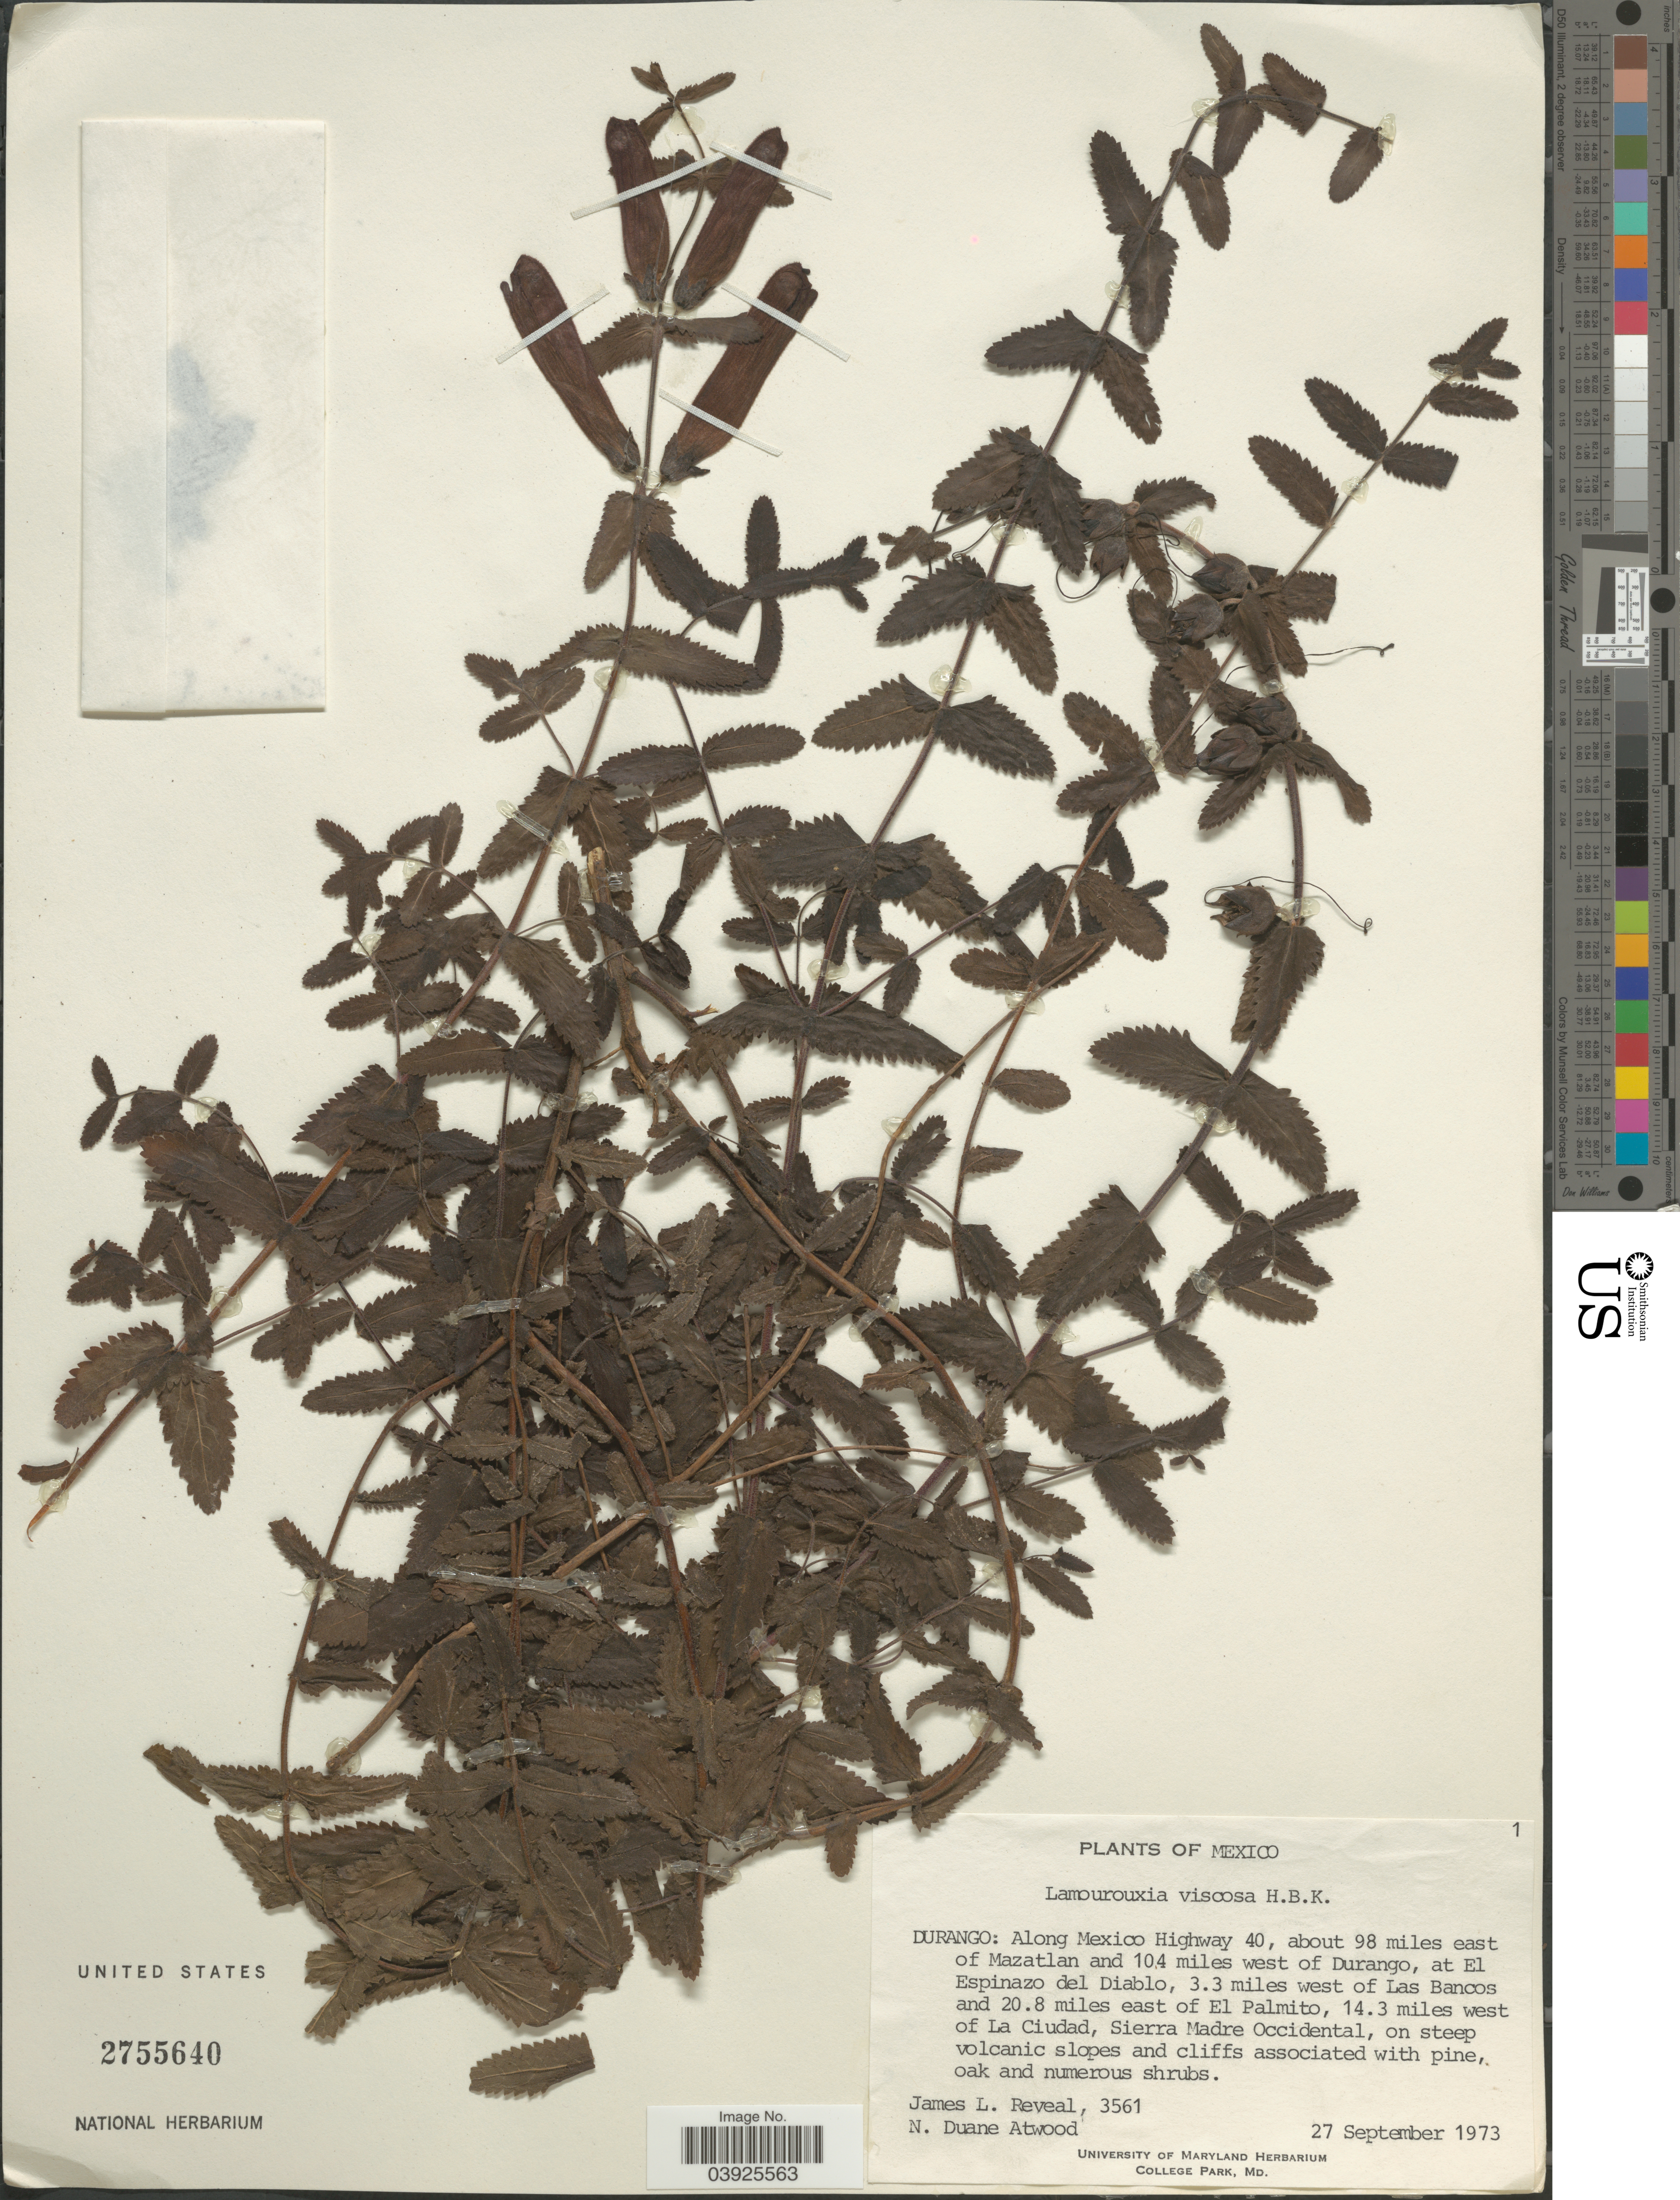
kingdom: Plantae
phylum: Tracheophyta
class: Magnoliopsida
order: Lamiales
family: Orobanchaceae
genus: Lamourouxia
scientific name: Lamourouxia viscosa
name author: Kunth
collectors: J. L. Reveal & N. Atwood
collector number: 3561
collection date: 1973-09-27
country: Mexico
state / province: Durango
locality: Along Mexico Highway 40, about 98 miles east of Mazatlan and 104 miles west of Durango, at El Espinazo del Diablo, 3.3 miles west of Las Bancos and 20.8 miles east of El Palmito, 14.3 miles west of La Ciudad, Sierra Madre Occidental.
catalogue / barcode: US 2755640